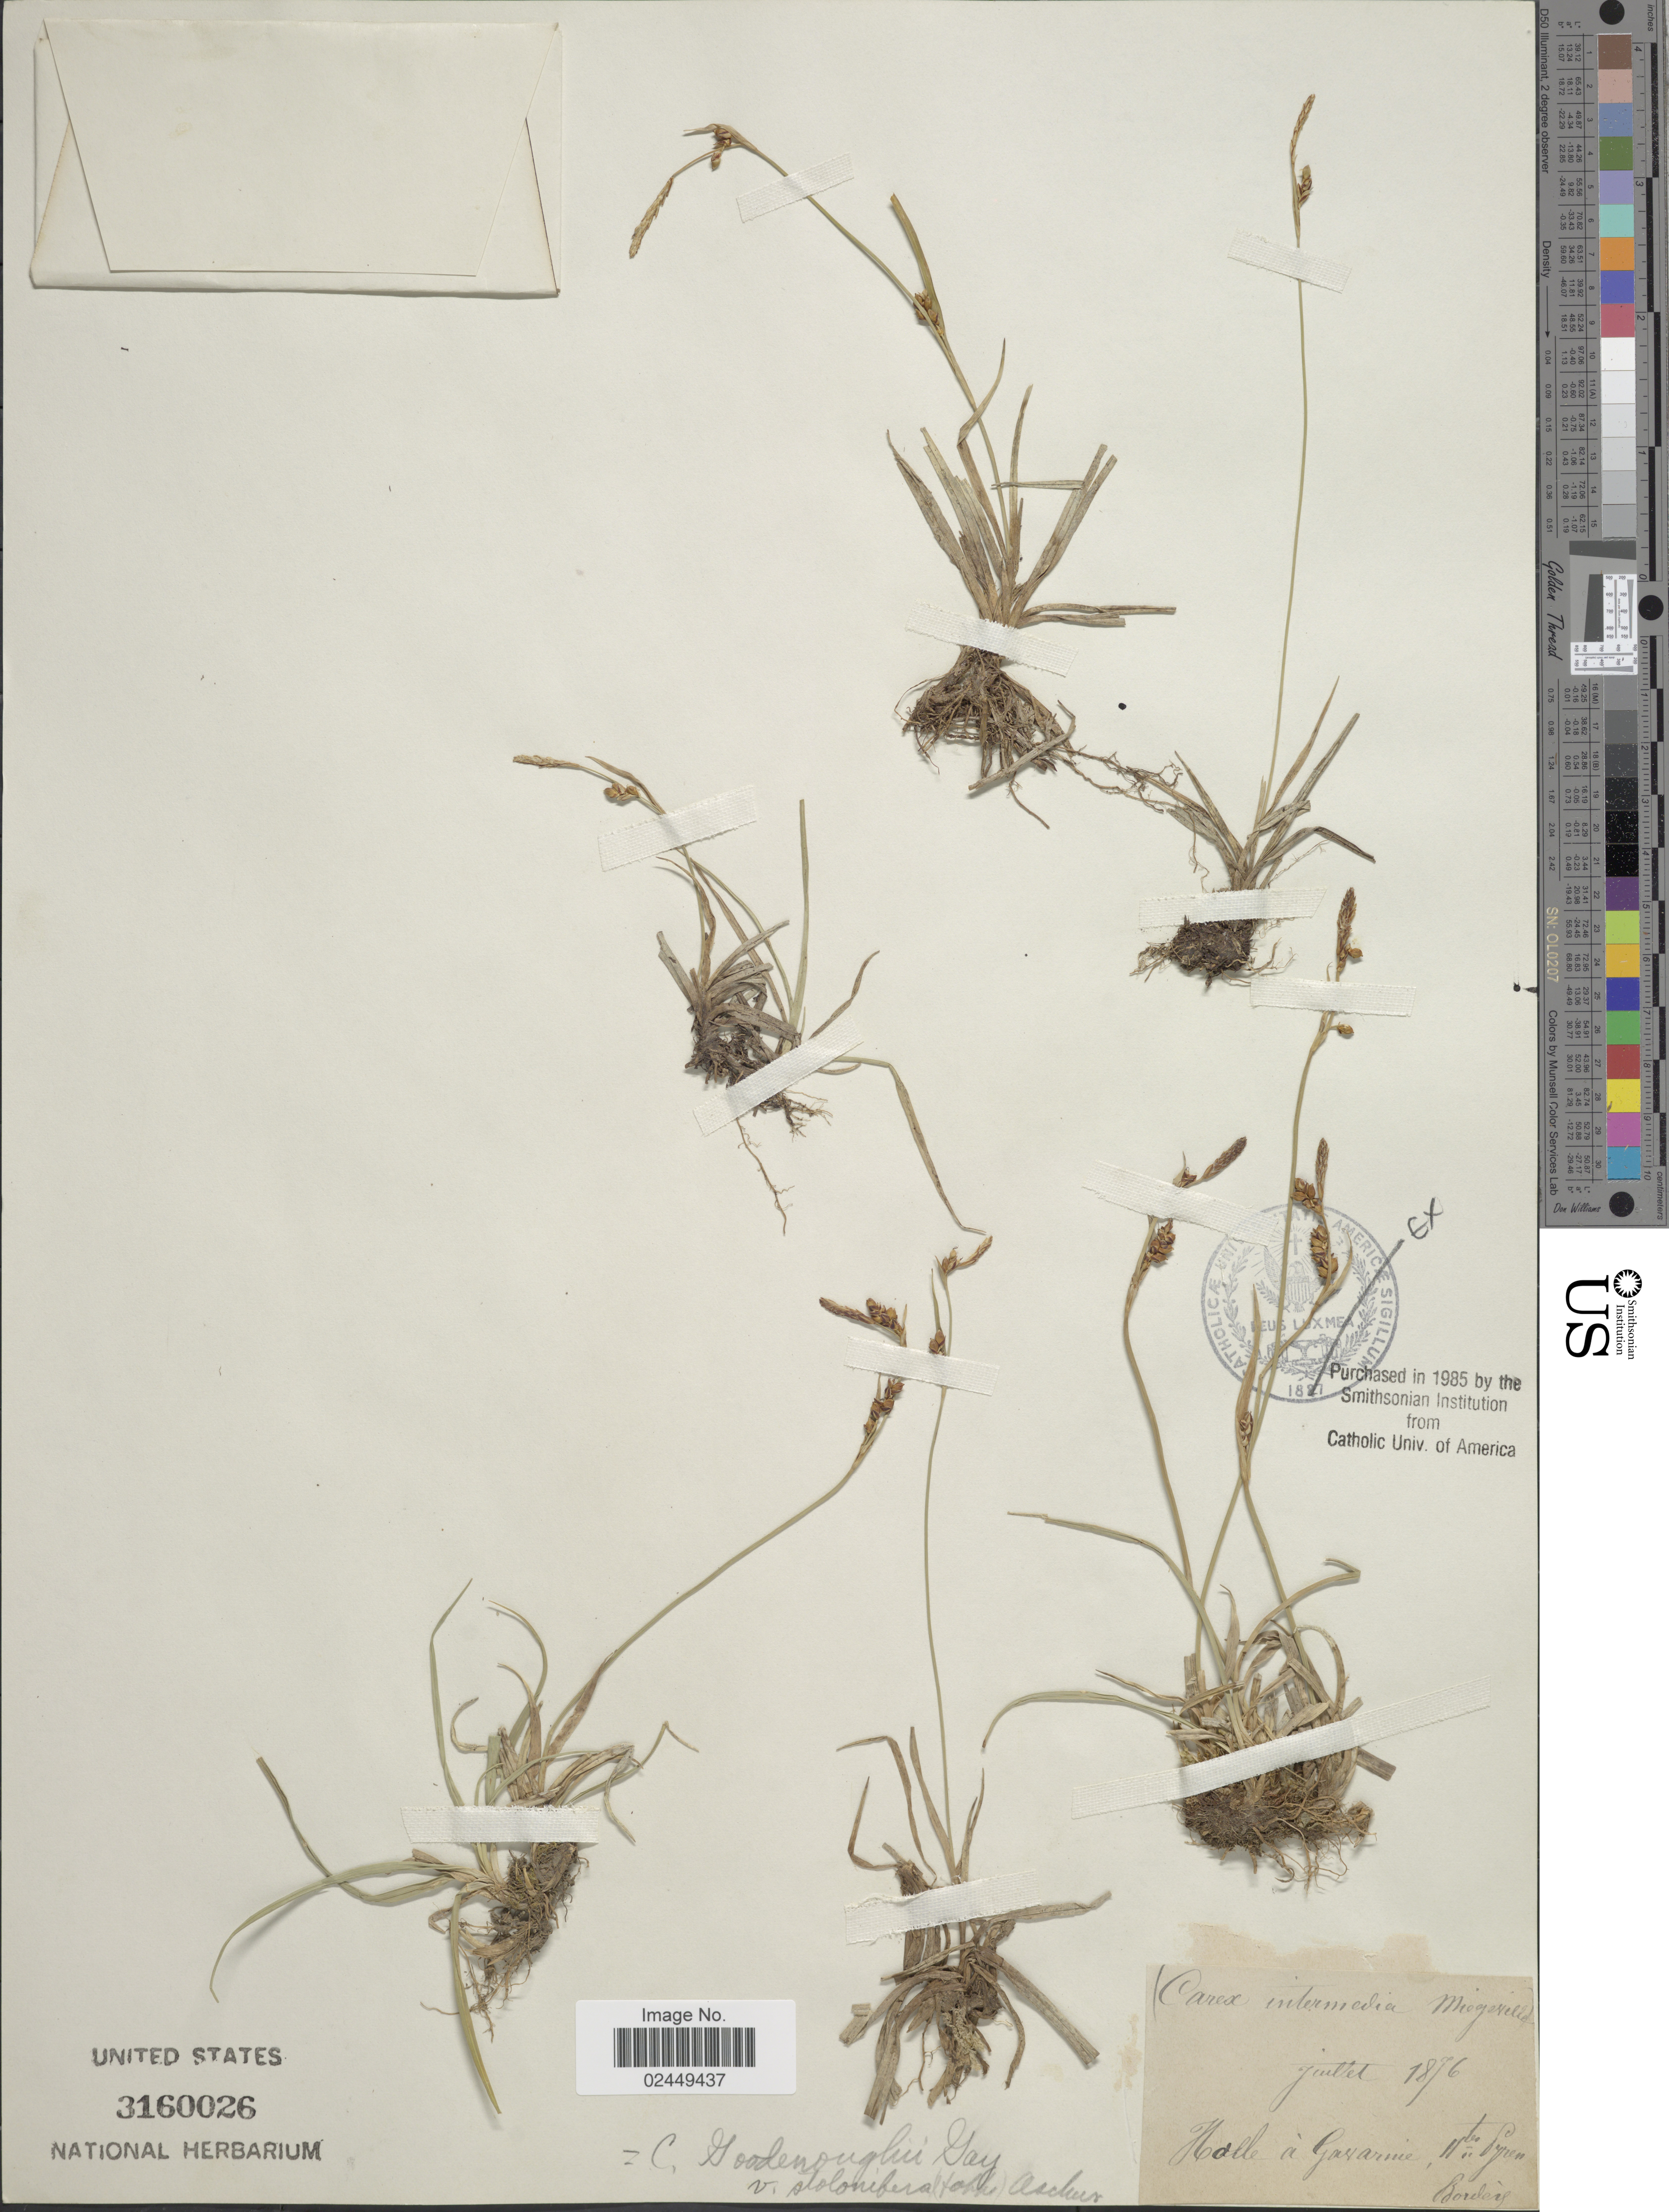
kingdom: Plantae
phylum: Tracheophyta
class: Liliopsida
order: Poales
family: Cyperaceae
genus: Carex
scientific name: Carex nigra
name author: (L.) Reichard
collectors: -. Bordère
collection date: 1876-07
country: France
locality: Holle in Gasarmie, Iltes dyrem [interpreted]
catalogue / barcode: US 3160026